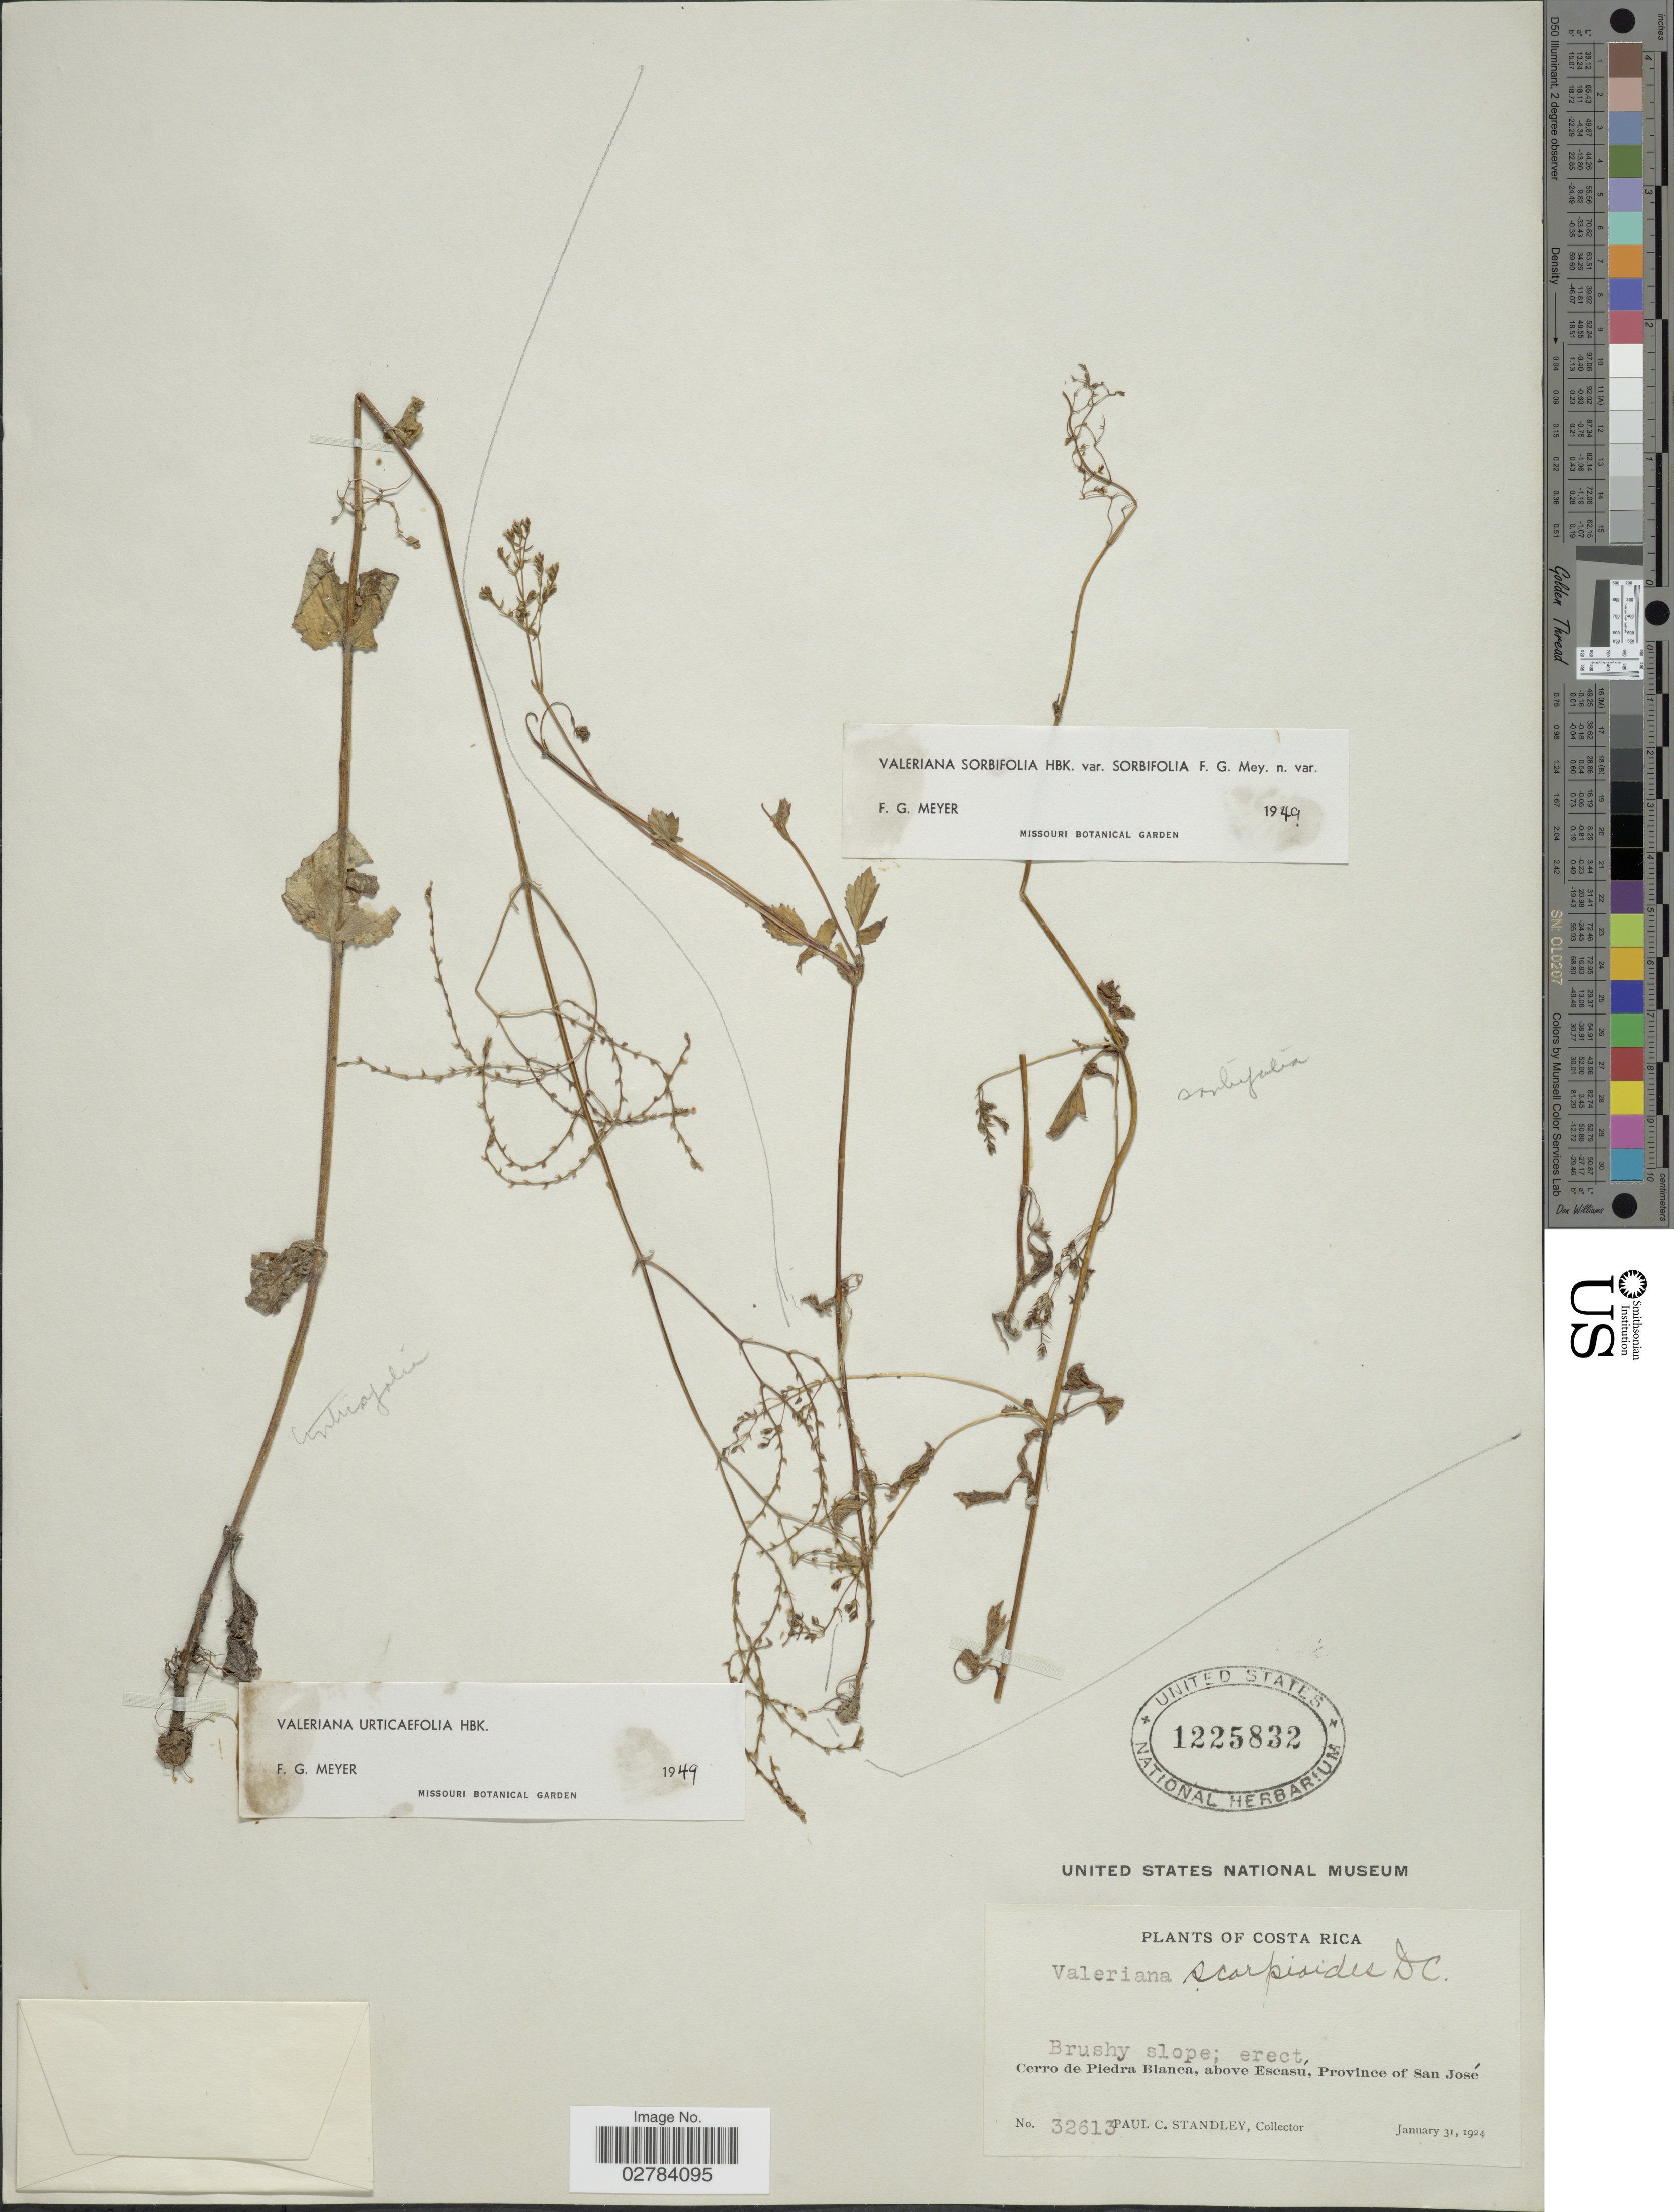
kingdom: Plantae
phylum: Tracheophyta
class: Magnoliopsida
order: Dipsacales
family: Caprifoliaceae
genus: Valeriana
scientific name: Valeriana urticaefolia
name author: Kunth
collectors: P. C. Standley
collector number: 32613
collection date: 1924-01-31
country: Costa Rica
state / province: San José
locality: Cerro de Piedra Blanca, above Escasu.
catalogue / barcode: US 1225832